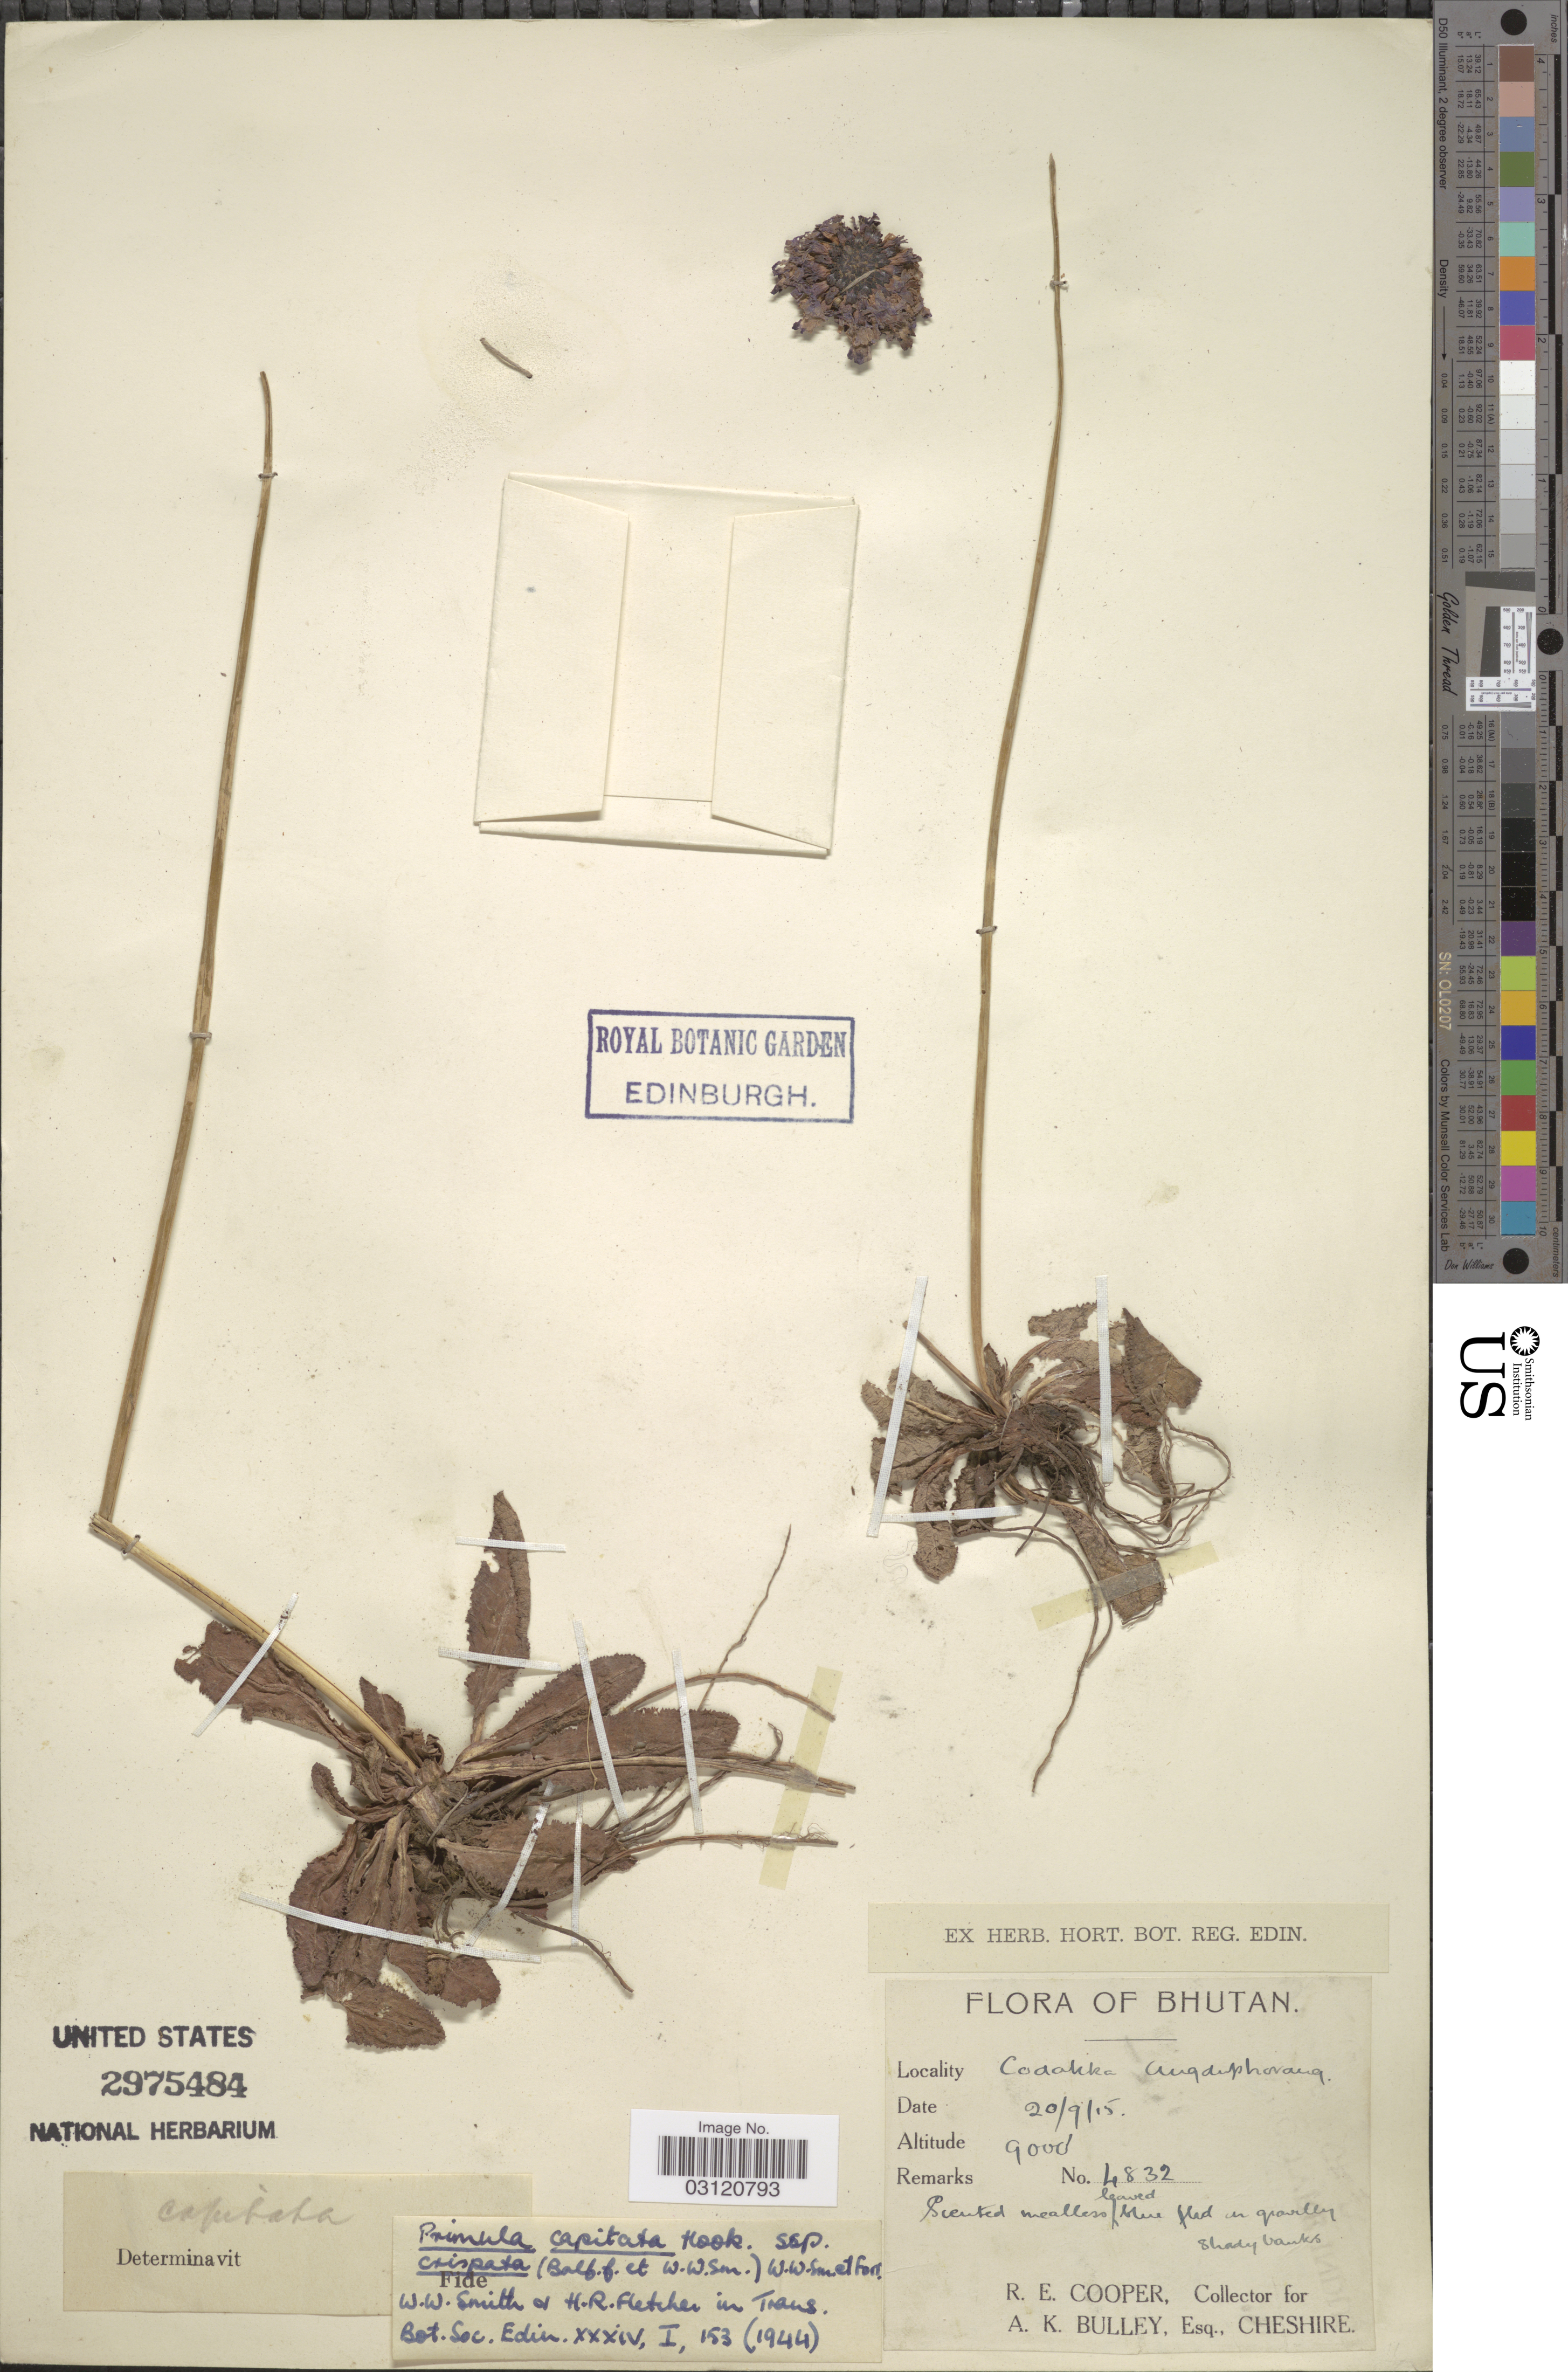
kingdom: Plantae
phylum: Tracheophyta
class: Magnoliopsida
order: Ericales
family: Primulaceae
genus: Primula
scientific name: Primula capitata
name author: Hook.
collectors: R. E. Cooper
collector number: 4832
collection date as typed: Transcribed d/m/y: 20/9/15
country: Bhutan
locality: Codakka [illegible text]horang.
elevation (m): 2743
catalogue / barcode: US 2975484